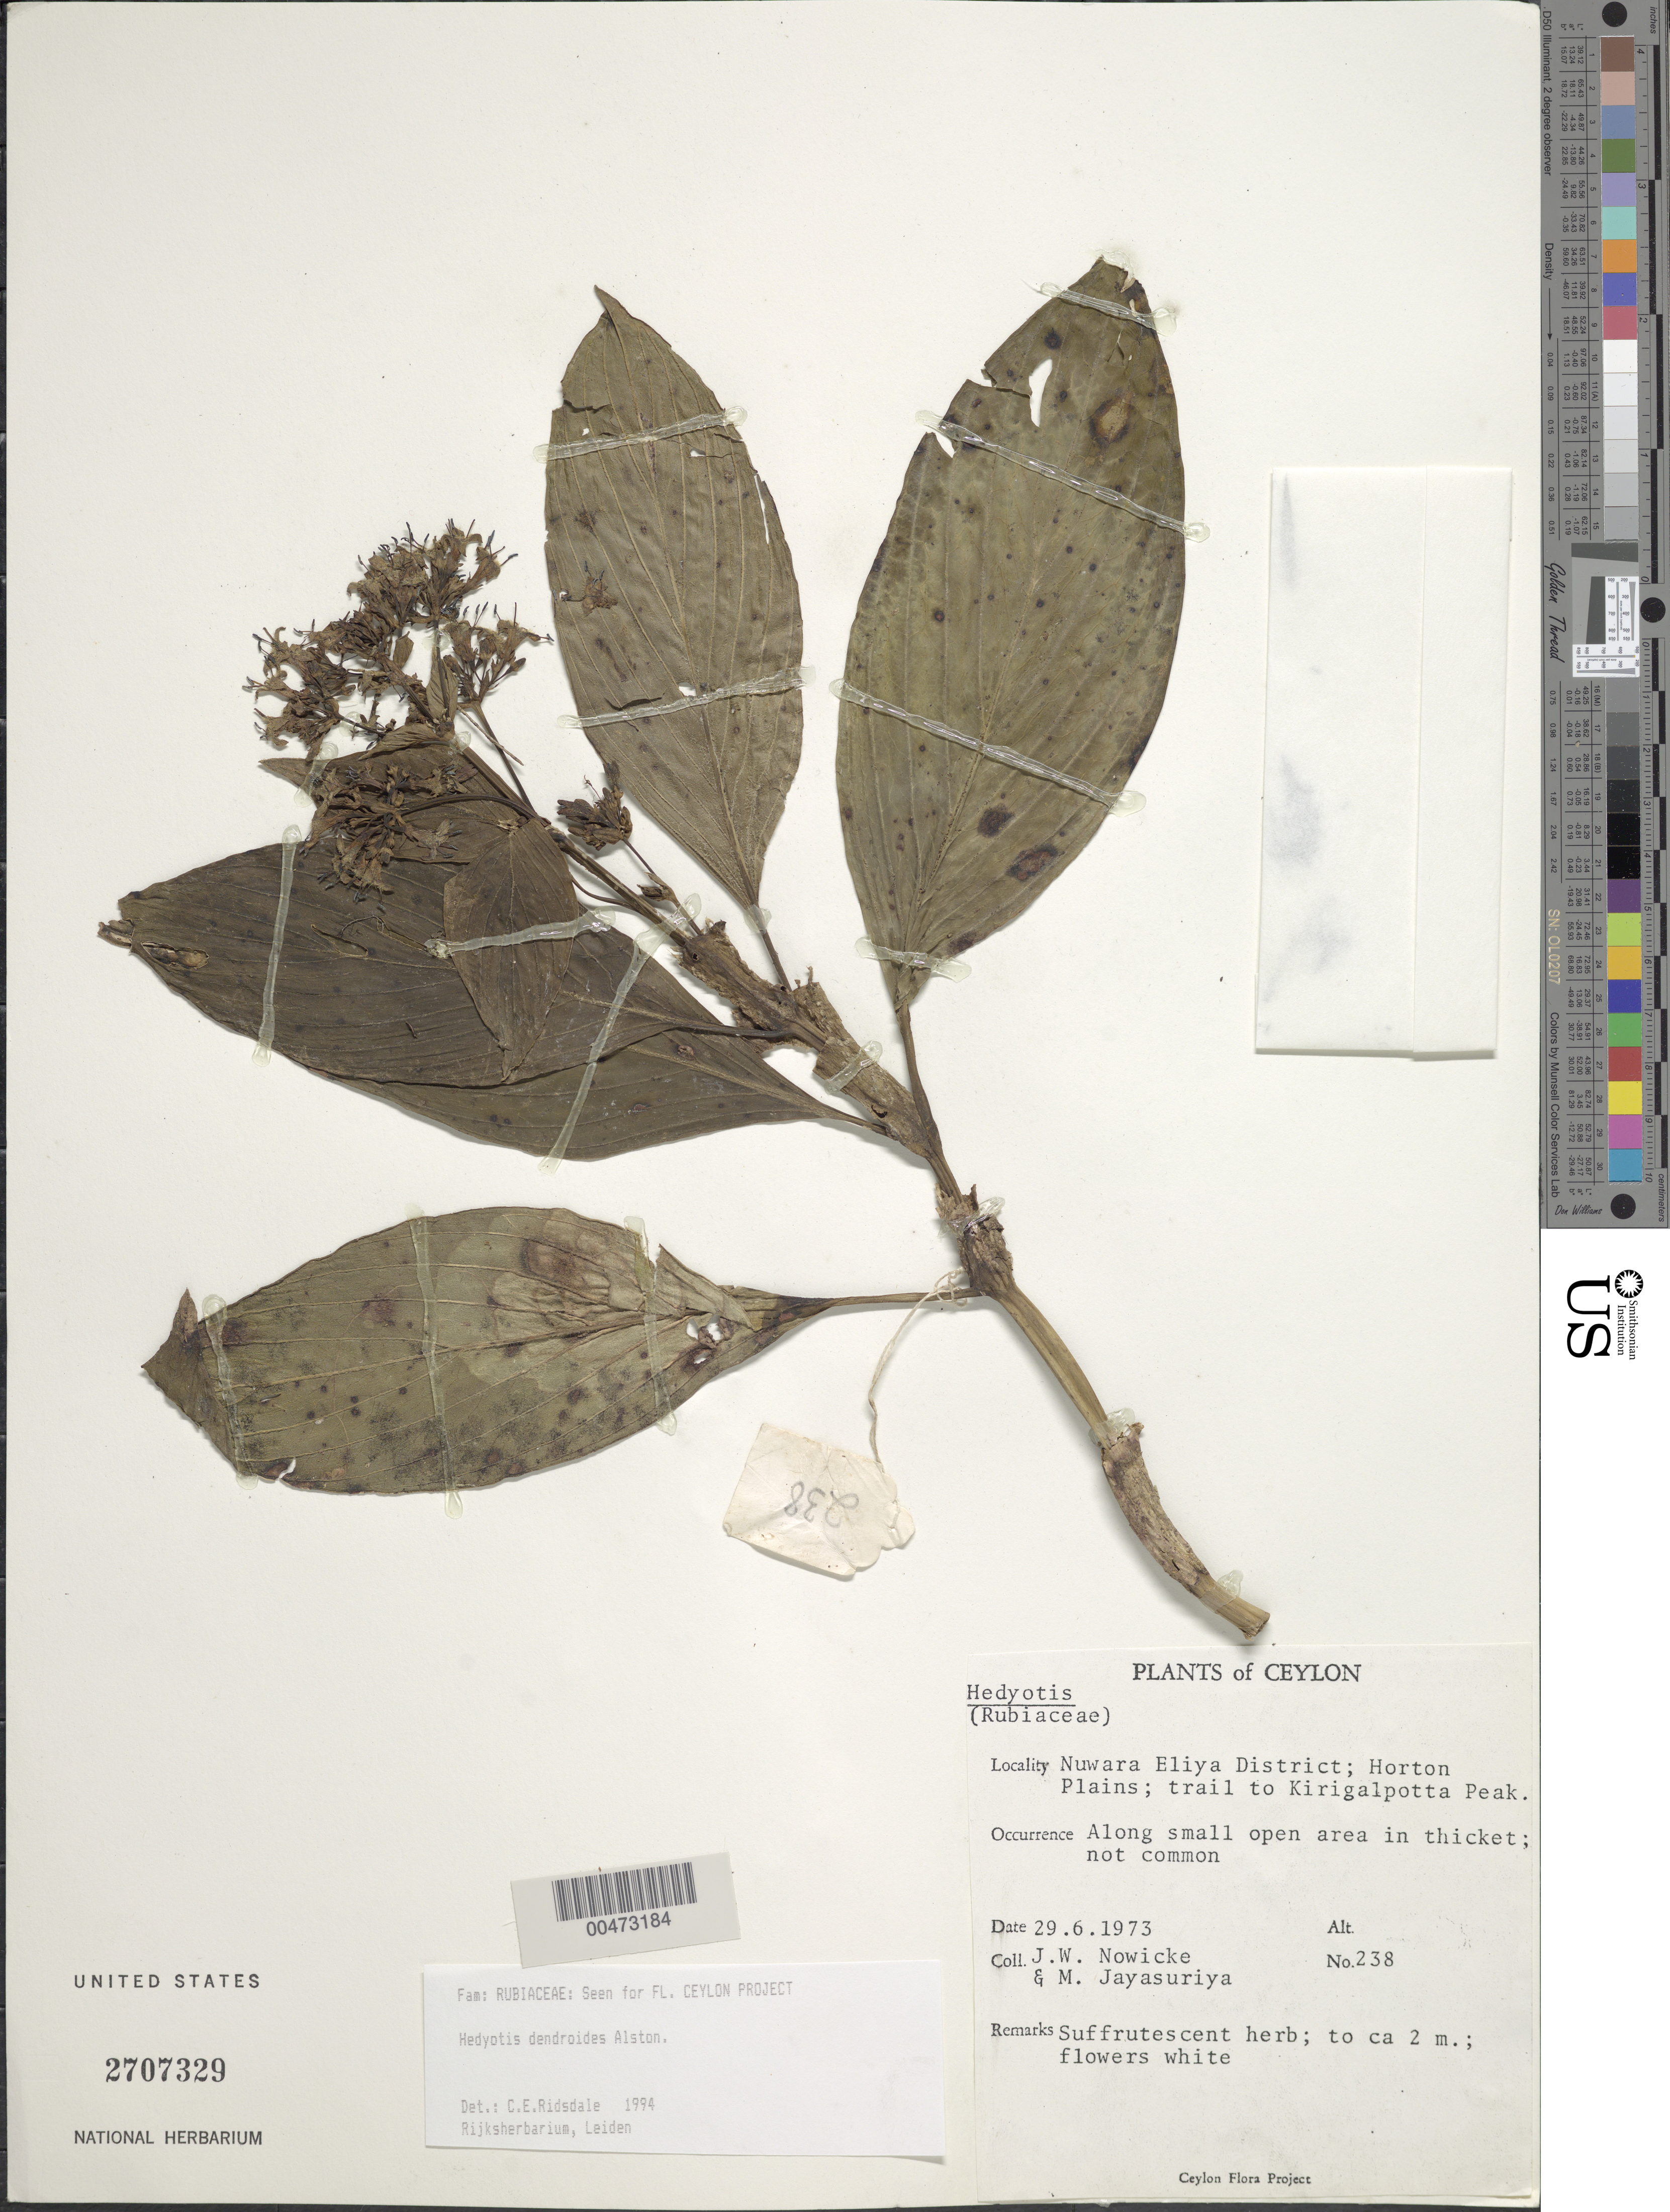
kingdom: Plantae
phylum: Tracheophyta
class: Magnoliopsida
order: Gentianales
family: Rubiaceae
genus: Hedyotis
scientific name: Hedyotis dendroides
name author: Alston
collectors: J. W. Nowicke & A. H. Jayasuriya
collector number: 238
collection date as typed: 29 Jun 1973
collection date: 1973-06-29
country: Sri Lanka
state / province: Central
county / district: Nuwara Eliya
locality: Horton Plains, trail to Kirigalpotta Peak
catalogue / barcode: US 2707329